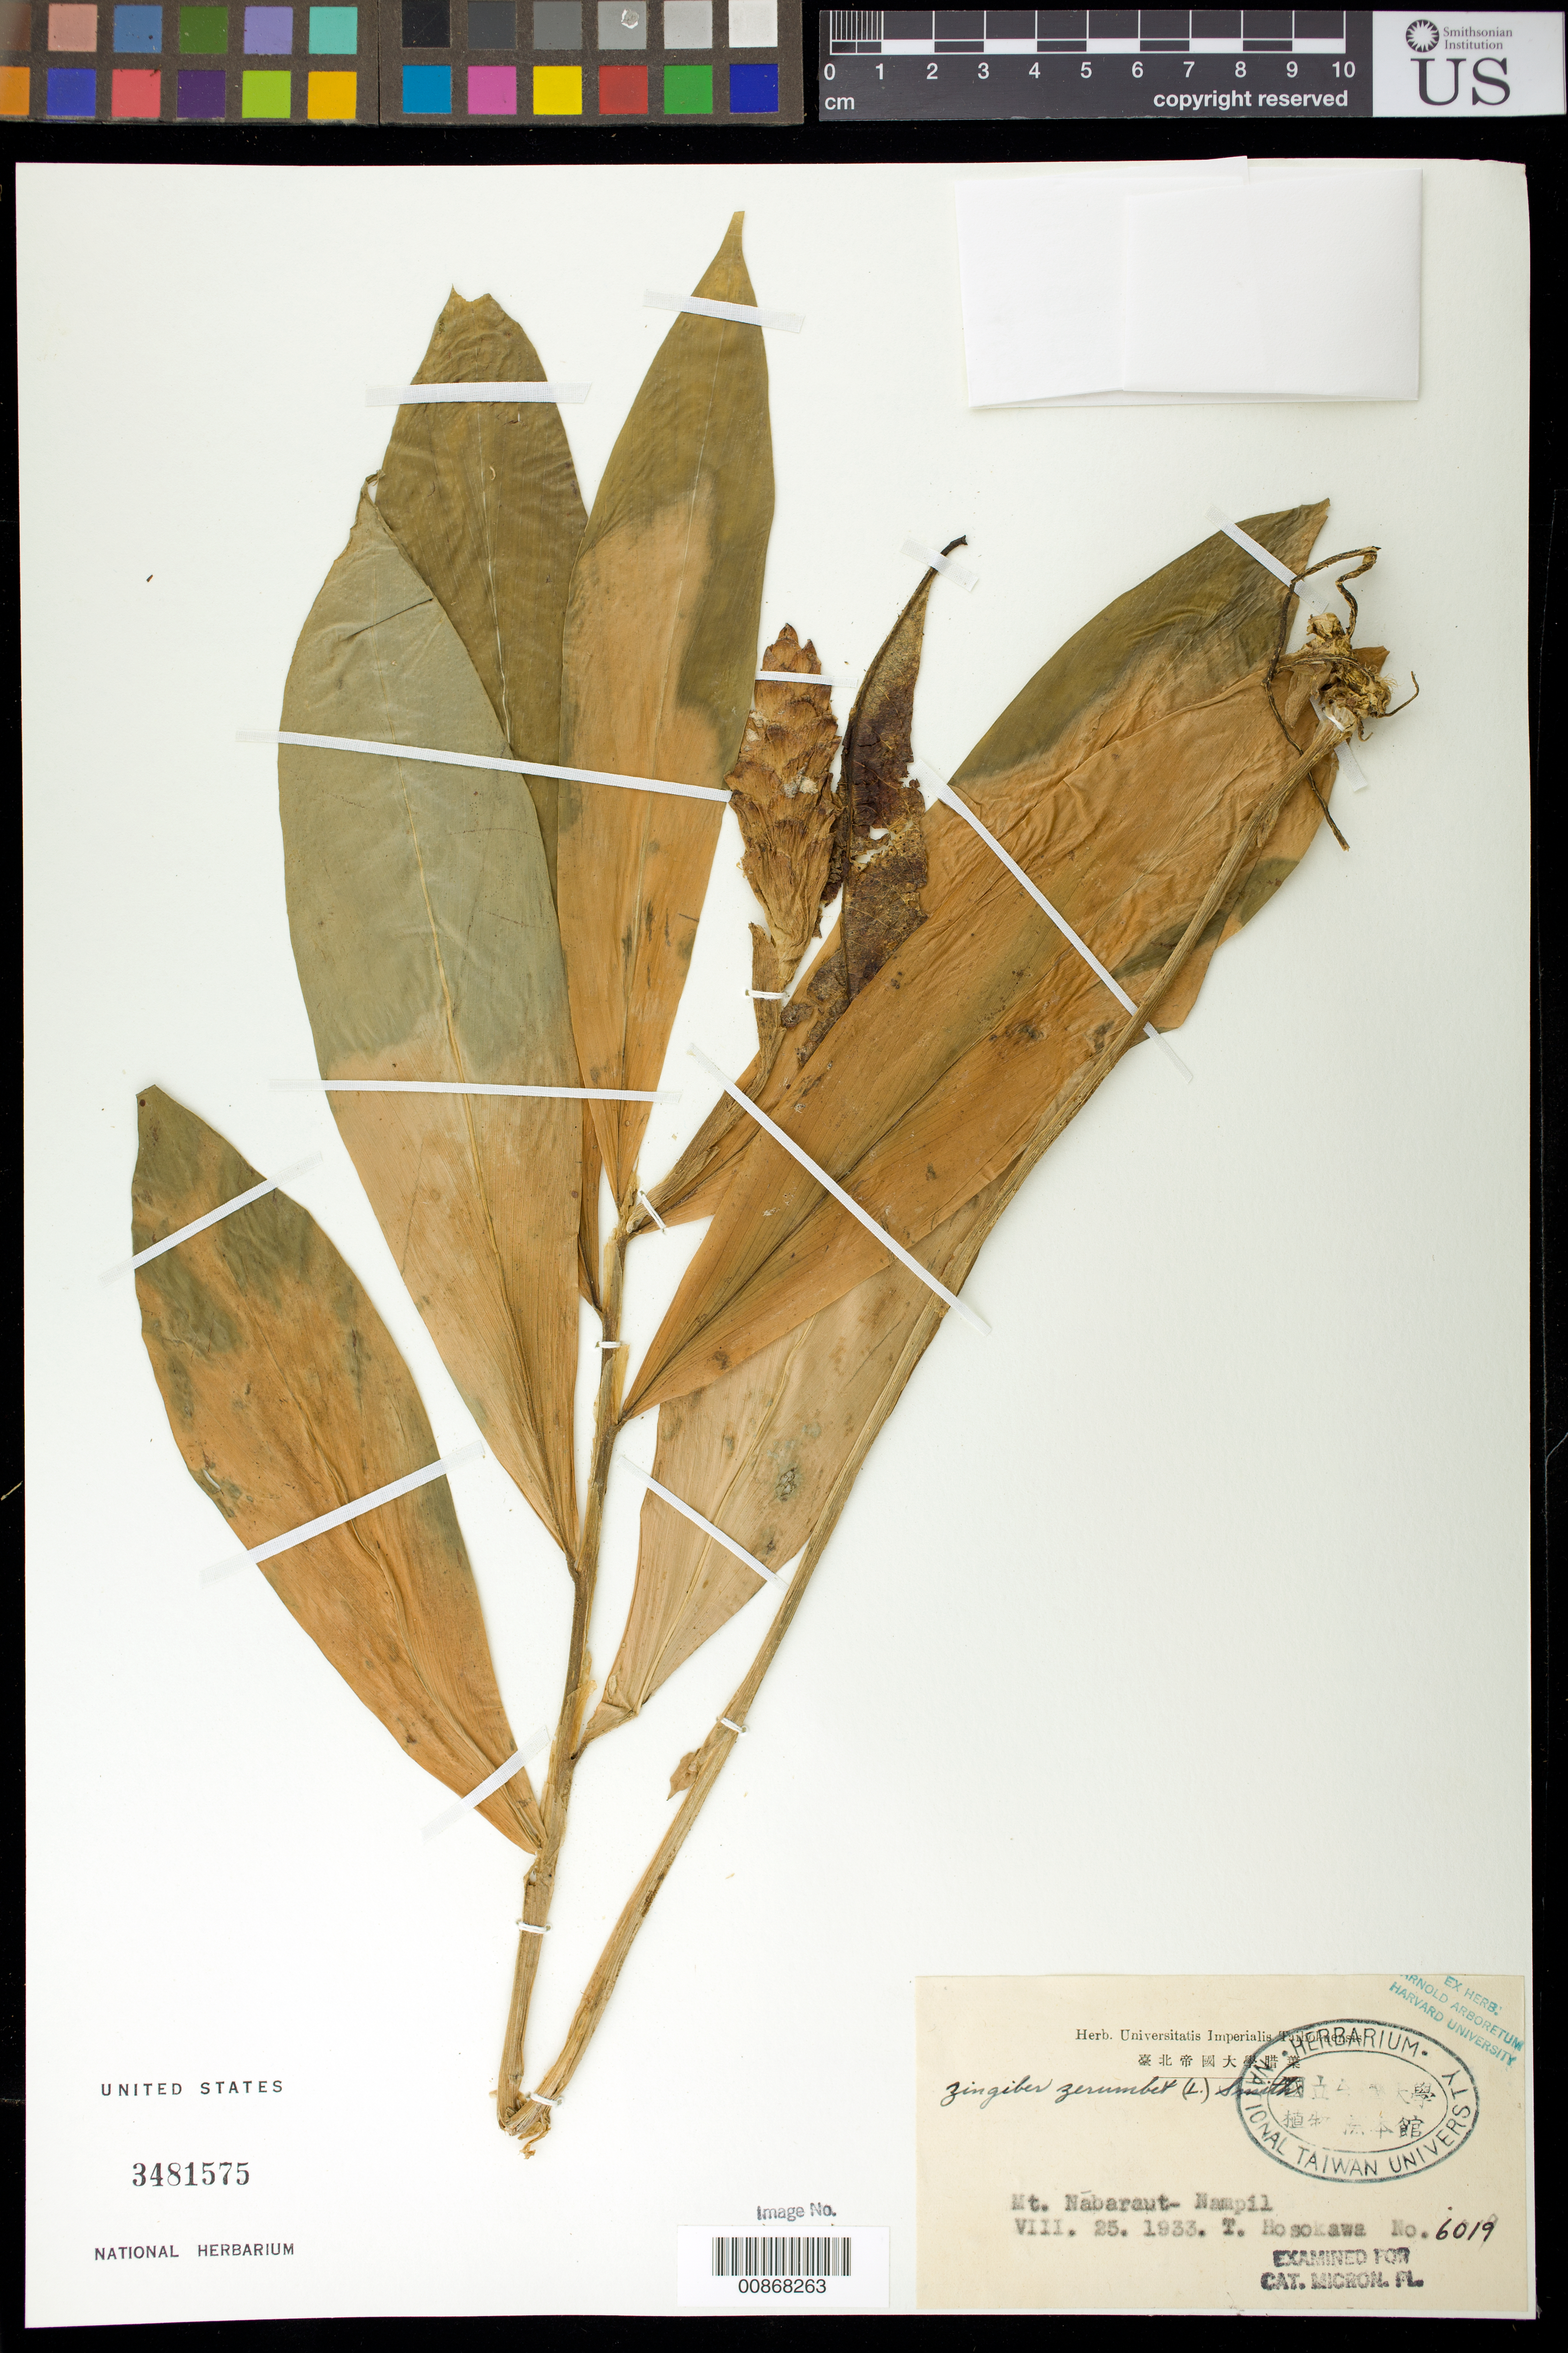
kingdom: Plantae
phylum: Tracheophyta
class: Liliopsida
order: Zingiberales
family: Zingiberaceae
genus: Zingiber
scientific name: Zingiber zerumbet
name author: (L.) Sm.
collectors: T. Hosokawa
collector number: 6019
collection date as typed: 25 Aug 1933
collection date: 1933-08-25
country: Micronesia, Federated States of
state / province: Pohnpei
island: Pohnpei [Ponape]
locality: Mt. Nabaraut-Nampil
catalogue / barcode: US 3481575